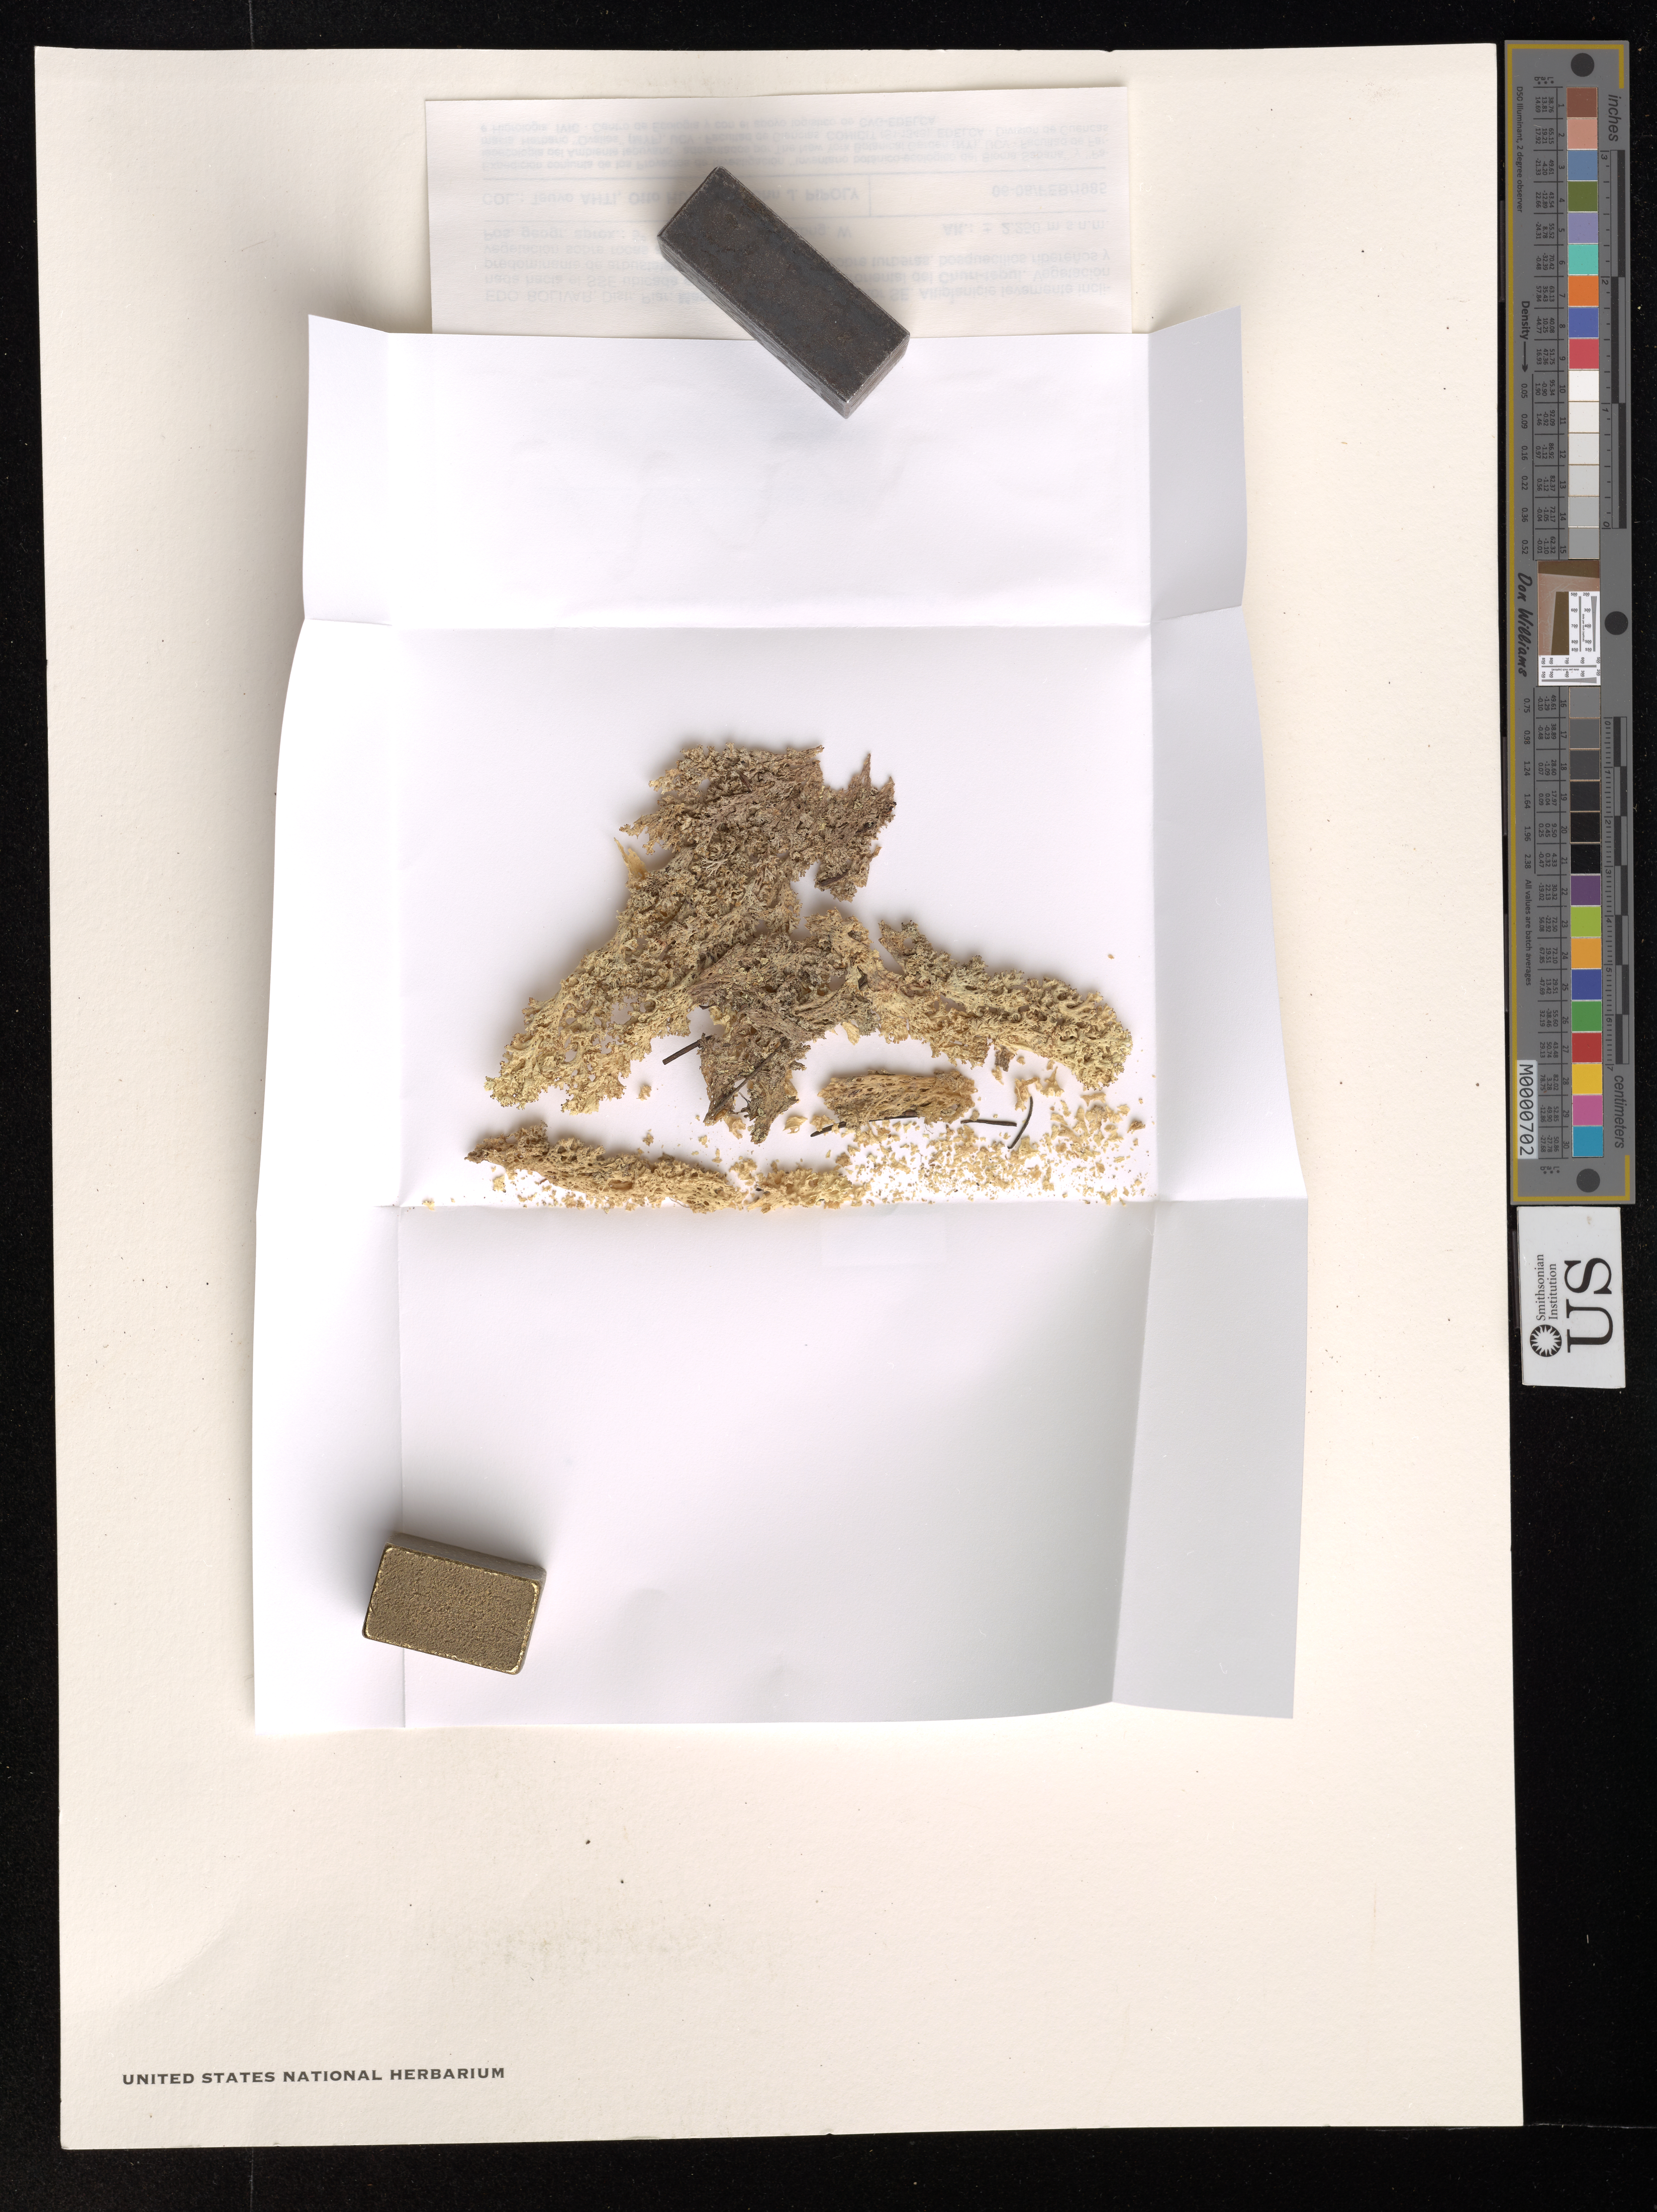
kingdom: Fungi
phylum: Ascomycota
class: Lecanoromycetes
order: Lecanorales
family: Cladoniaceae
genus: Cladonia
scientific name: Cladonia subreticulata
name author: Ahti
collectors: T. T. Ahti, O. Huber & J. J. Pipoly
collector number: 44910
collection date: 1985-02-06/1985-02-08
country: Venezuela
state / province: Bolivar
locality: Distr. Piar: Macizo del Chimantá, sector SE. Altiplanicie levemente inclinada hacia el SSE ubicada en la sección centro-suroriental del Churí-tepui.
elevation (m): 2.25